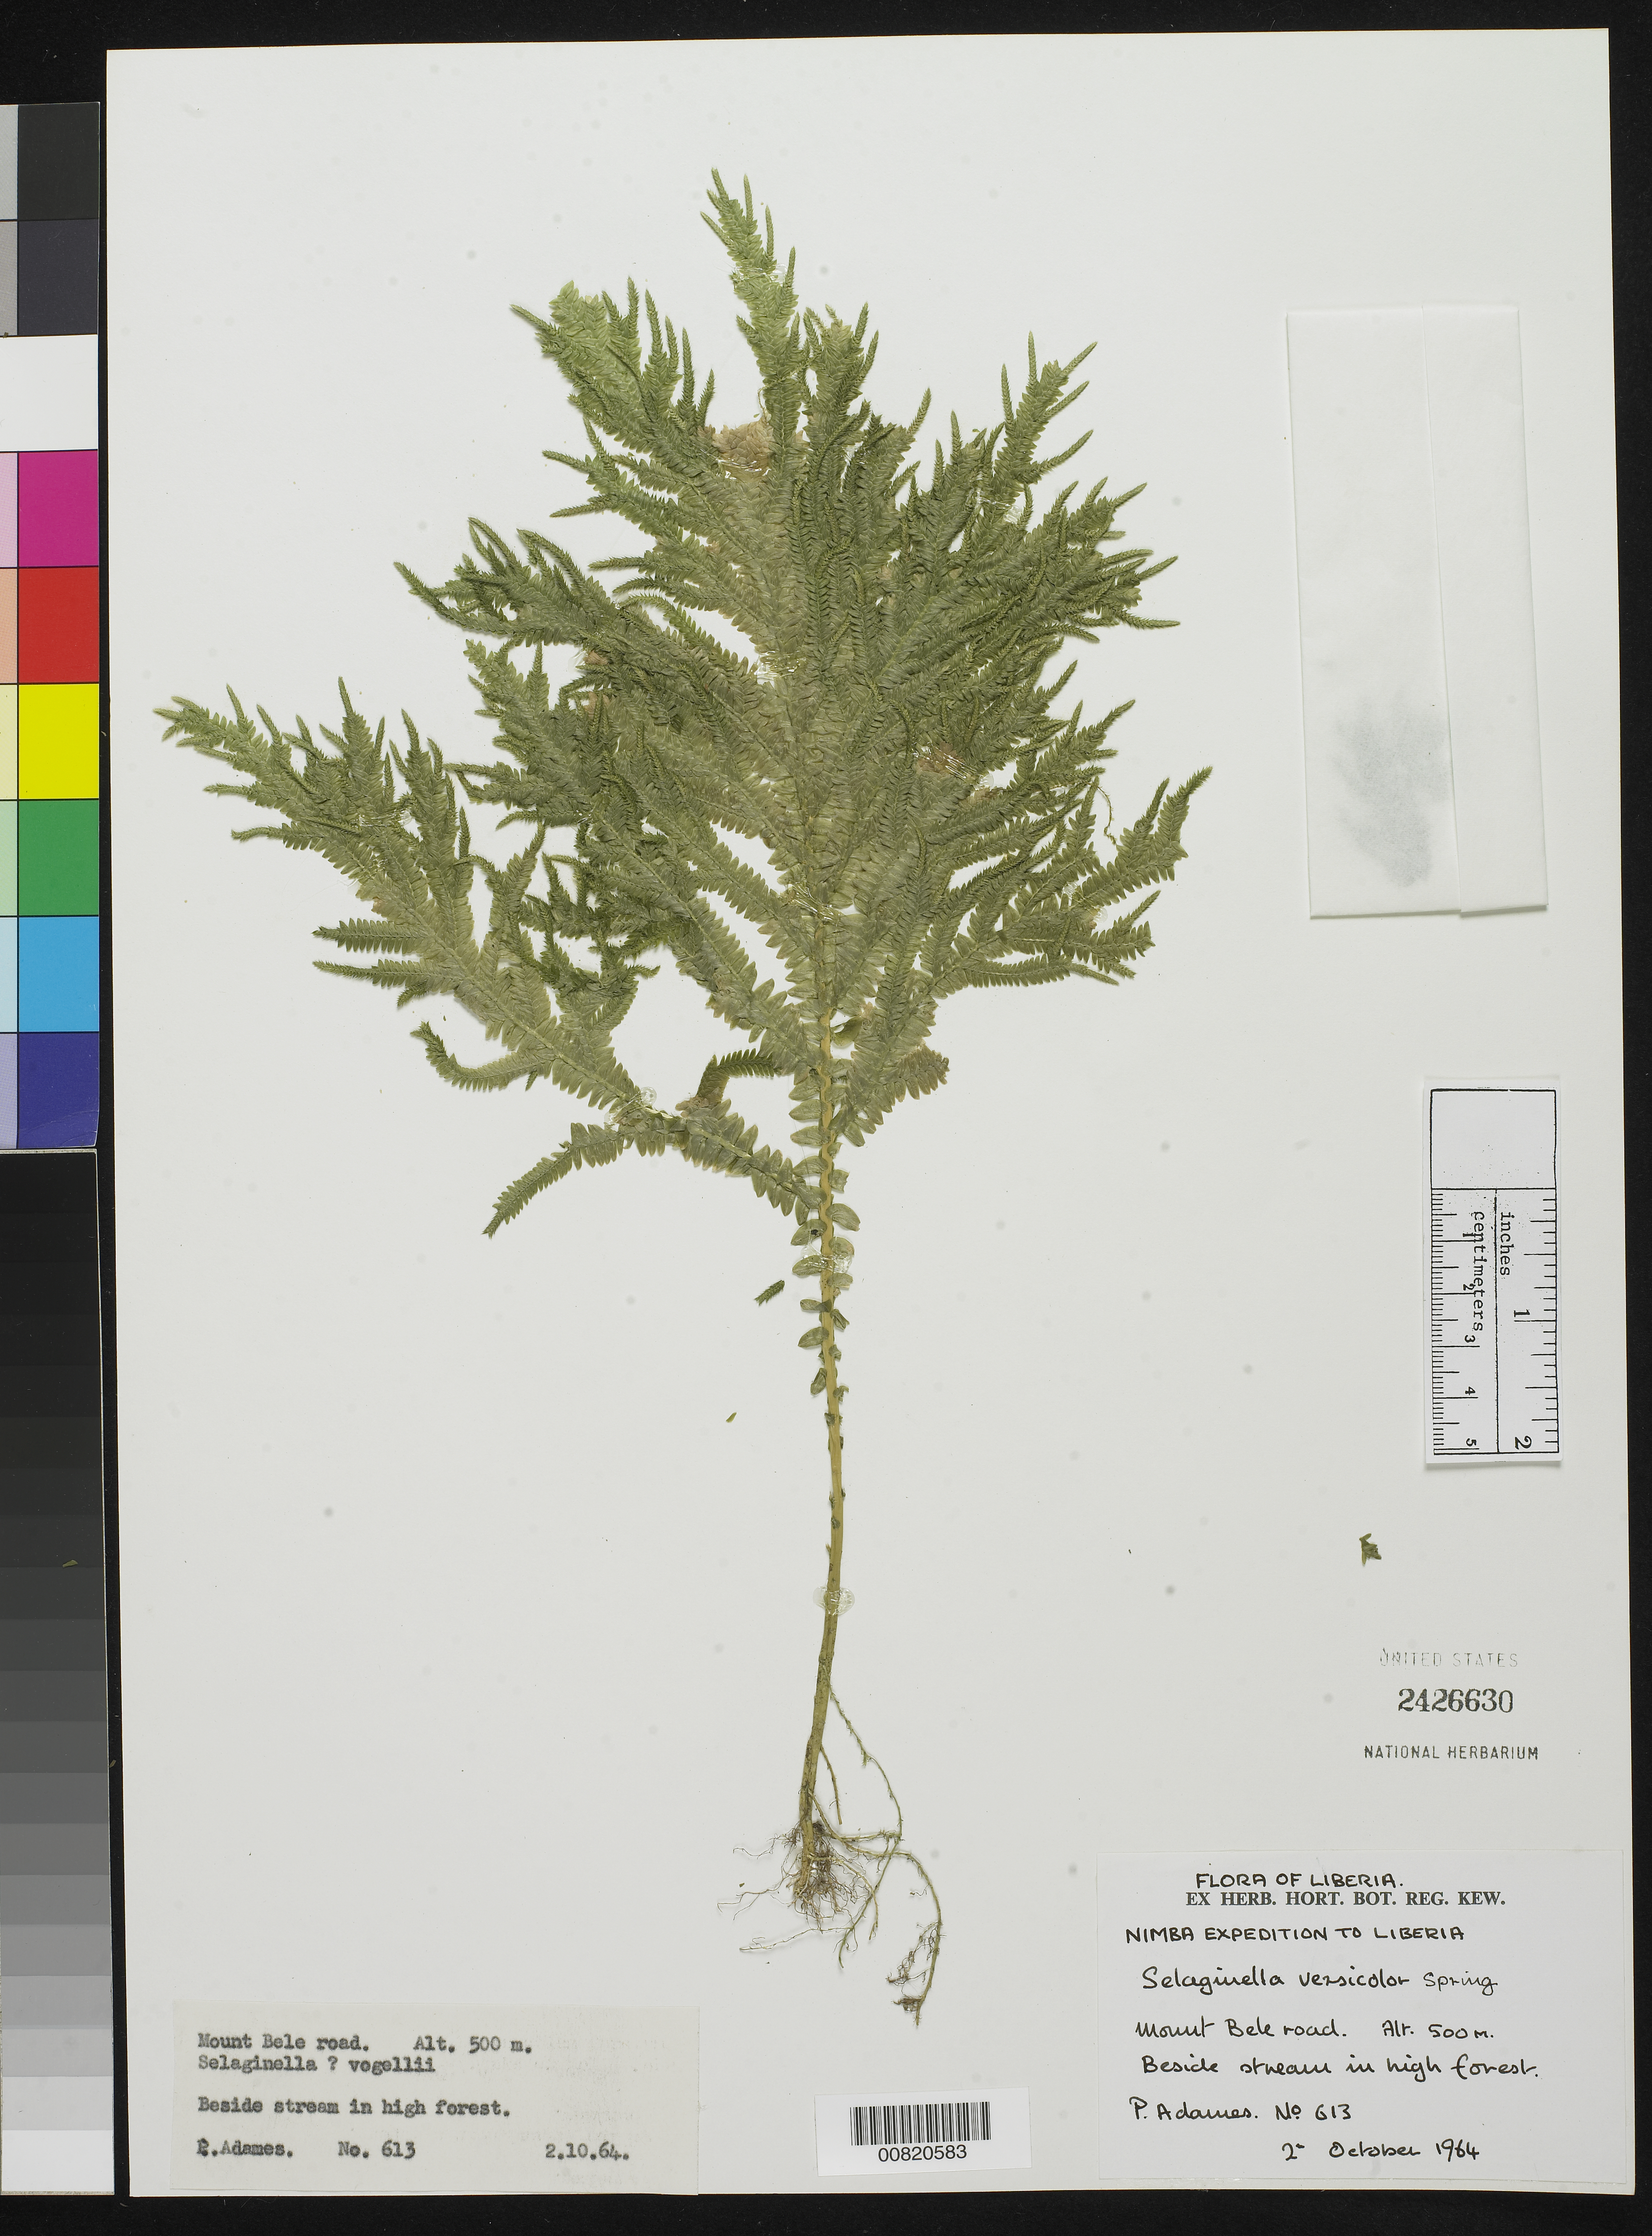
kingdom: Plantae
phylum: Tracheophyta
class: Lycopodiopsida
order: Selaginellales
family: Selaginellaceae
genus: Selaginella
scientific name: Selaginella versicolor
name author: Spring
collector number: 613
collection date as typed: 2 Oct 1964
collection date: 1964-10-02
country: Liberia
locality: Mt. Bele Road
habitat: Forest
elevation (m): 500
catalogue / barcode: US 2426630